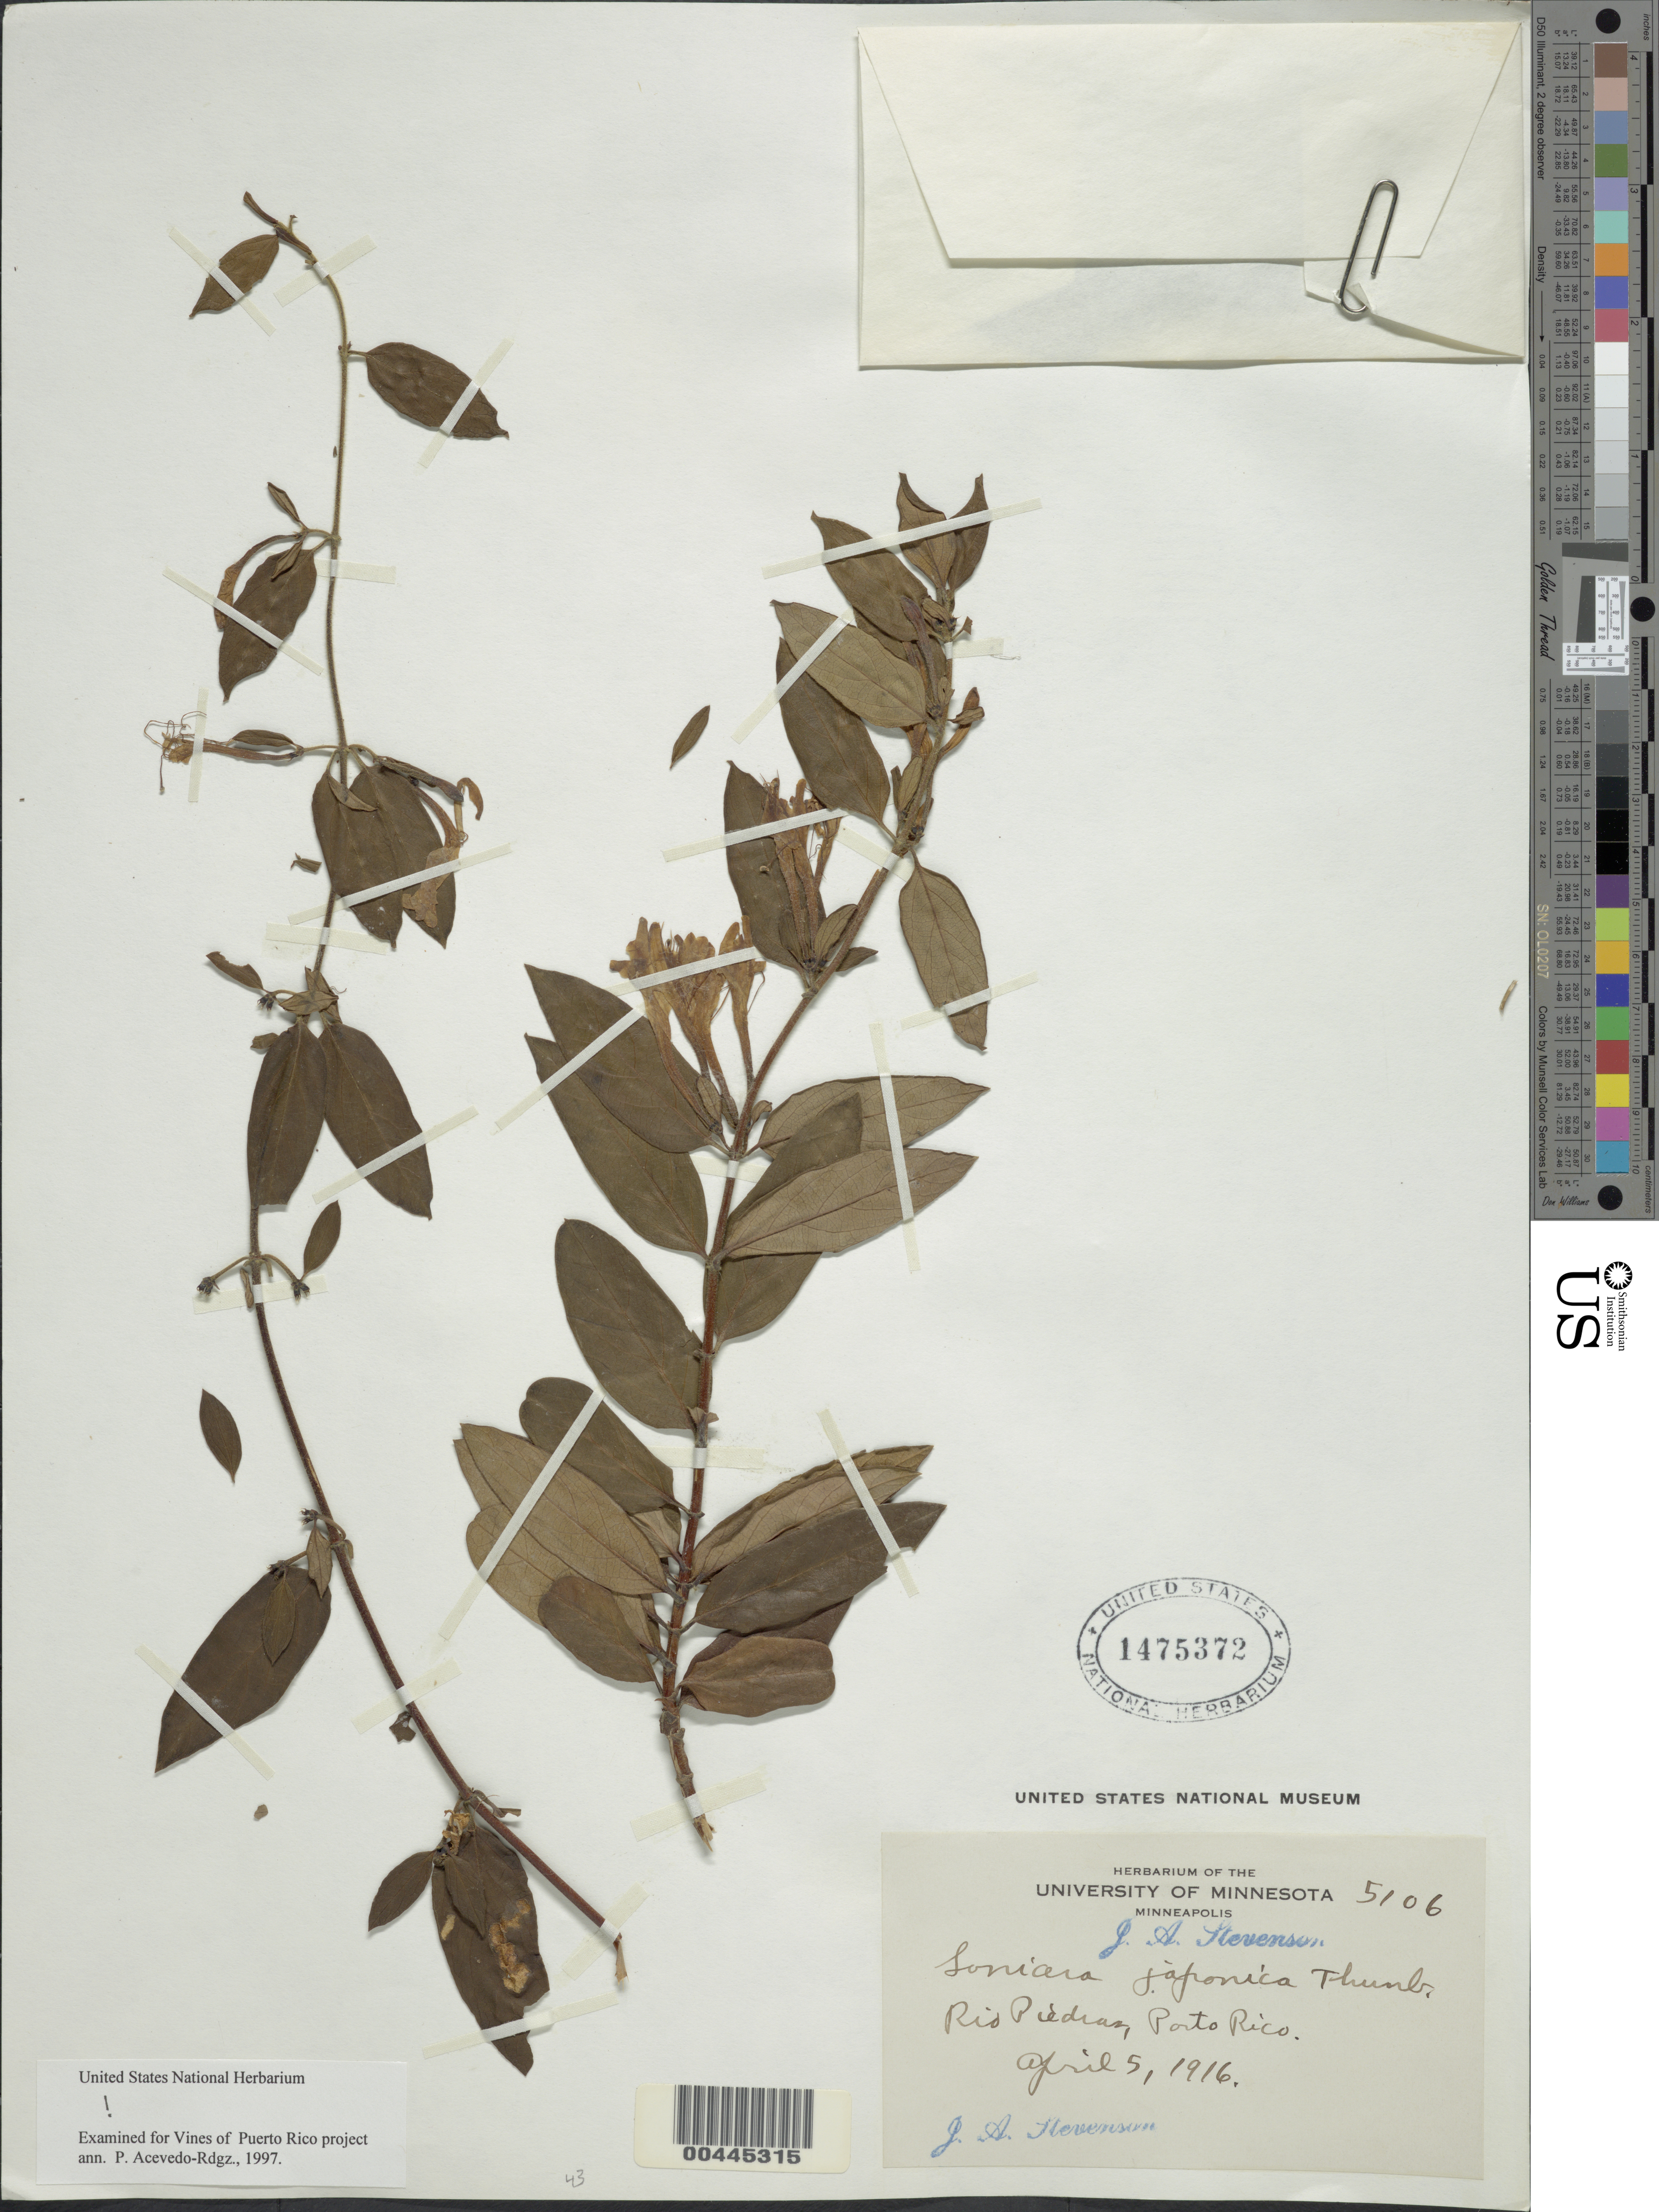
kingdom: Plantae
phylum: Tracheophyta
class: Magnoliopsida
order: Dipsacales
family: Caprifoliaceae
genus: Lonicera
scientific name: Lonicera japonica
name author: Thunb.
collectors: J. Stevenson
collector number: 5106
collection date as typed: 05 Apr 1916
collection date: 1916-04-05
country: Puerto Rico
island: Greater Antilles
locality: Rio Piedras.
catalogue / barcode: US 1475372